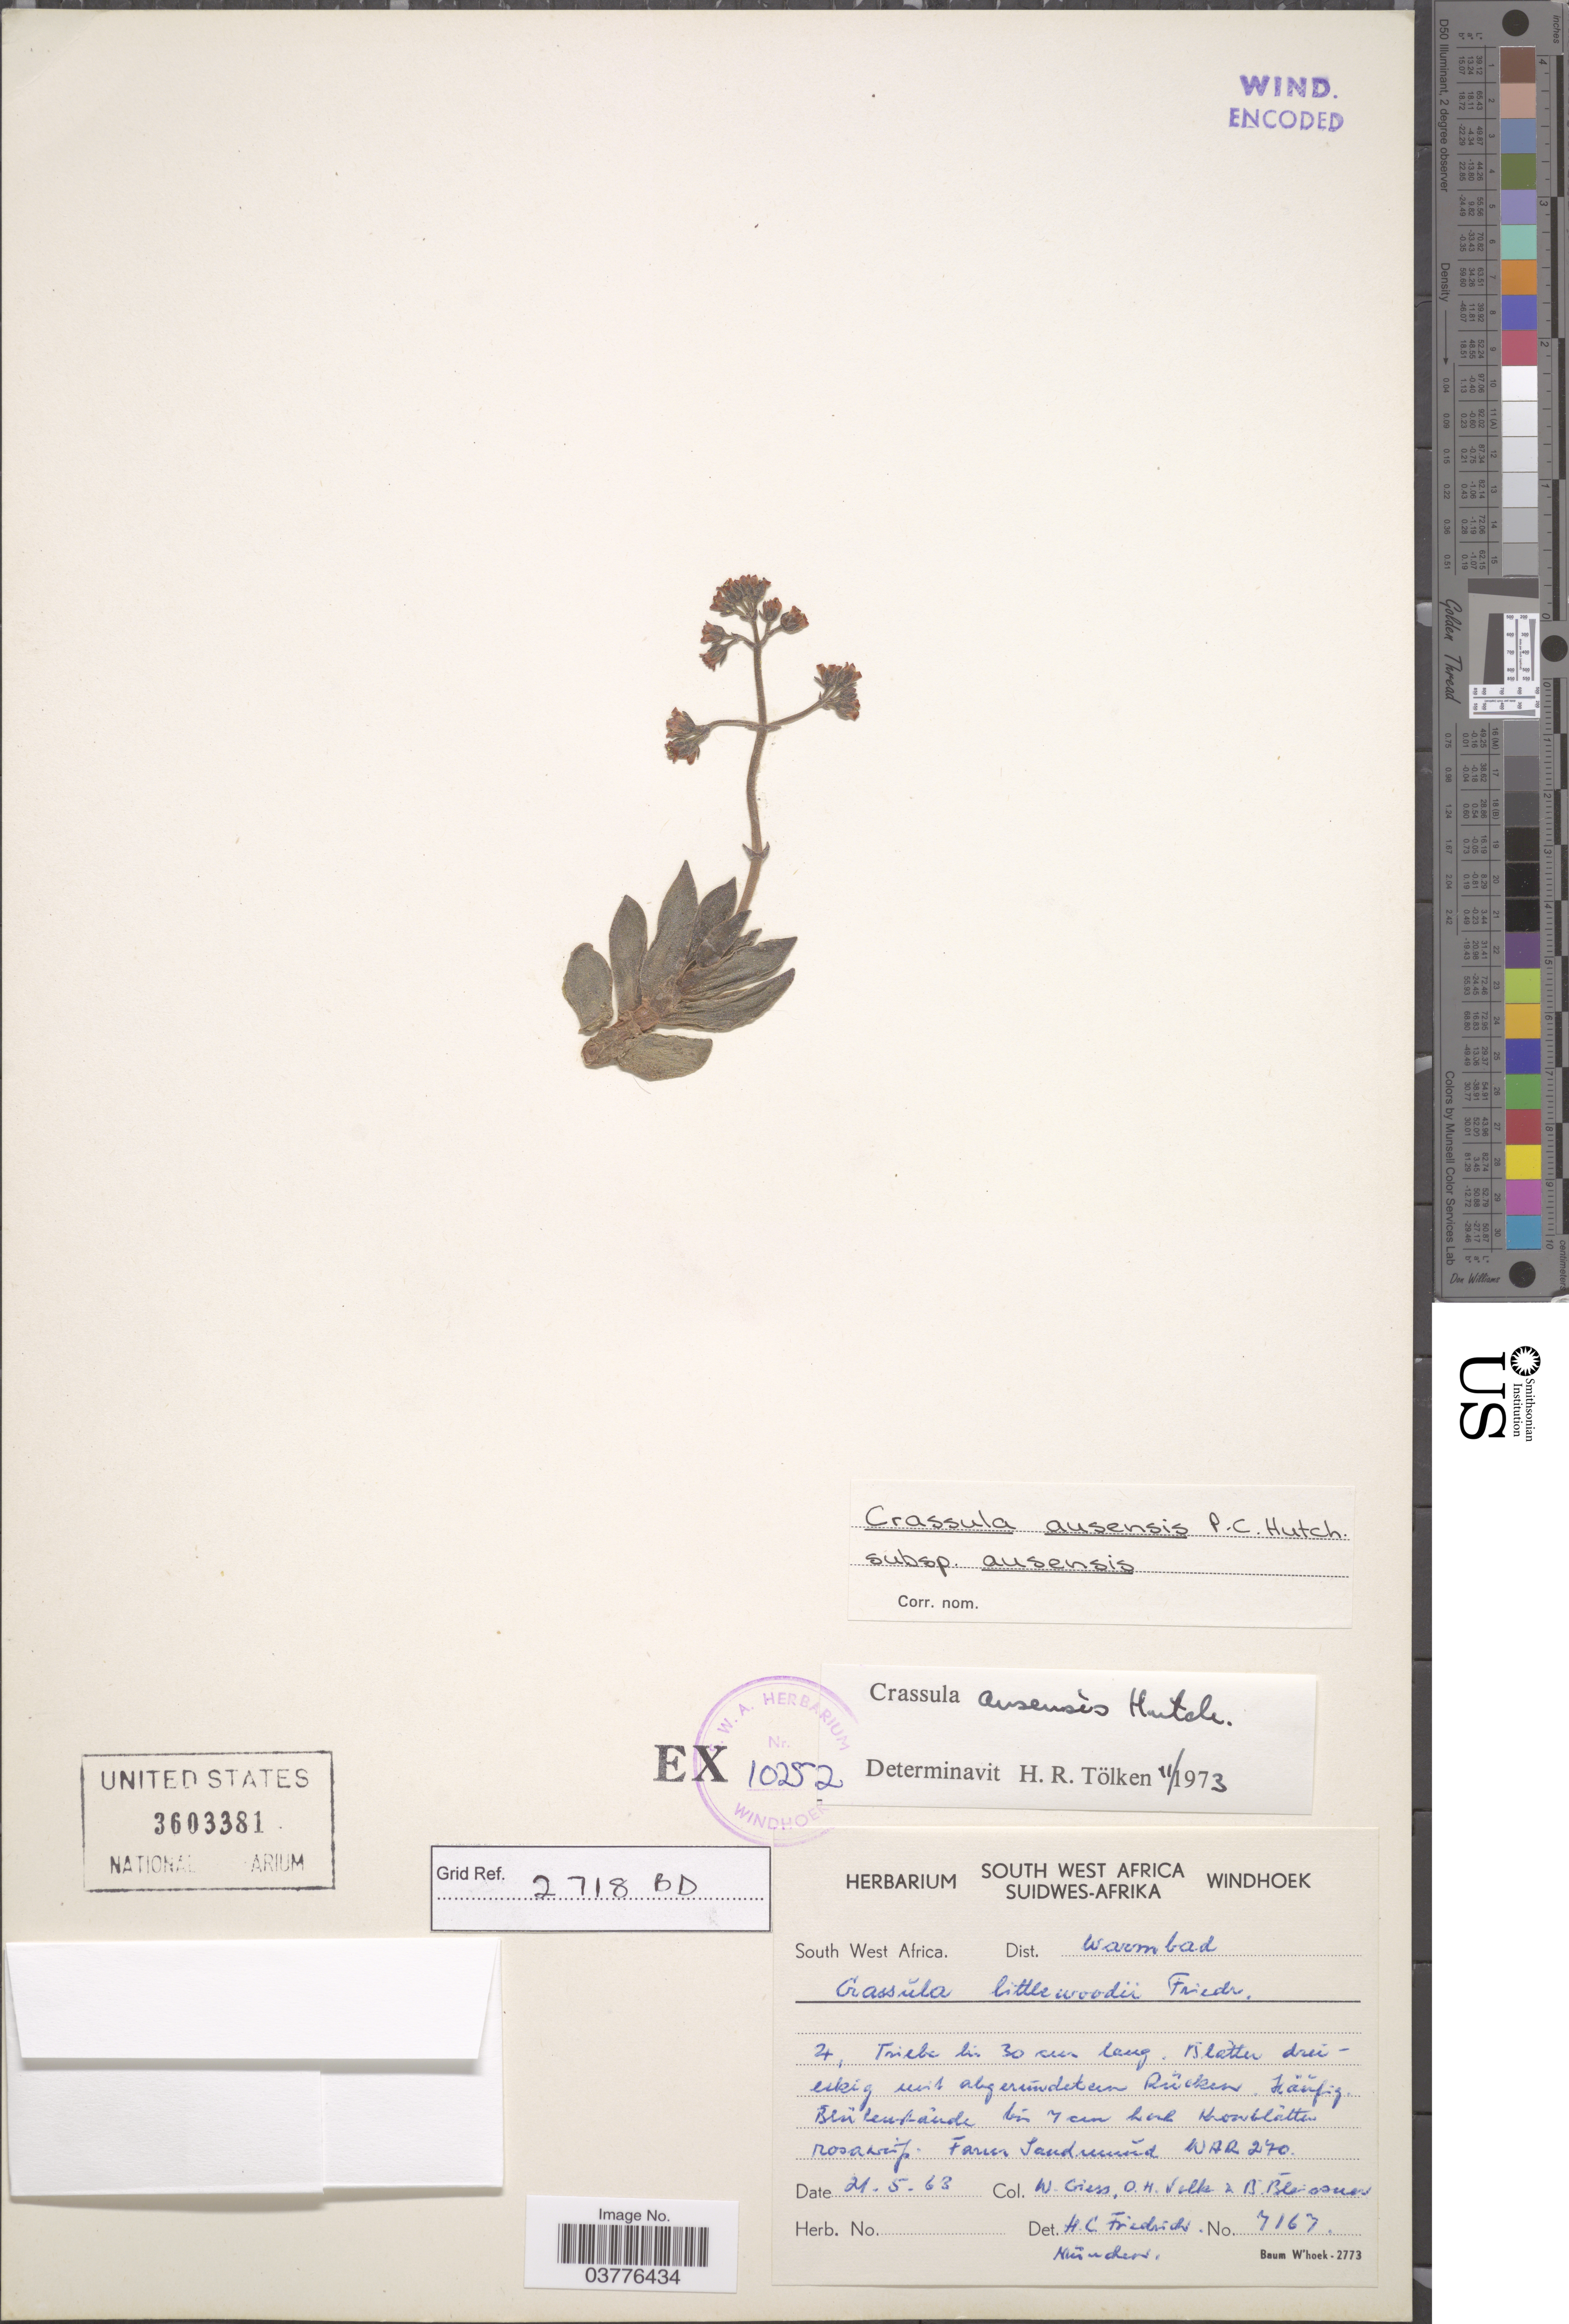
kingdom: Plantae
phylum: Tracheophyta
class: Magnoliopsida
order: Saxifragales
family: Crassulaceae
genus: Crassula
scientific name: Crassula ausensis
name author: Hutchinson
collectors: W. Giess, O. Volk & Collector illegible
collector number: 7167?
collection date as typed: Transcribed d/m/y: 21/5/63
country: Namibia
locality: Grid Ref. 2718 BD. South West Africa. Dist. Warmbad.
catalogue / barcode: US 3603381